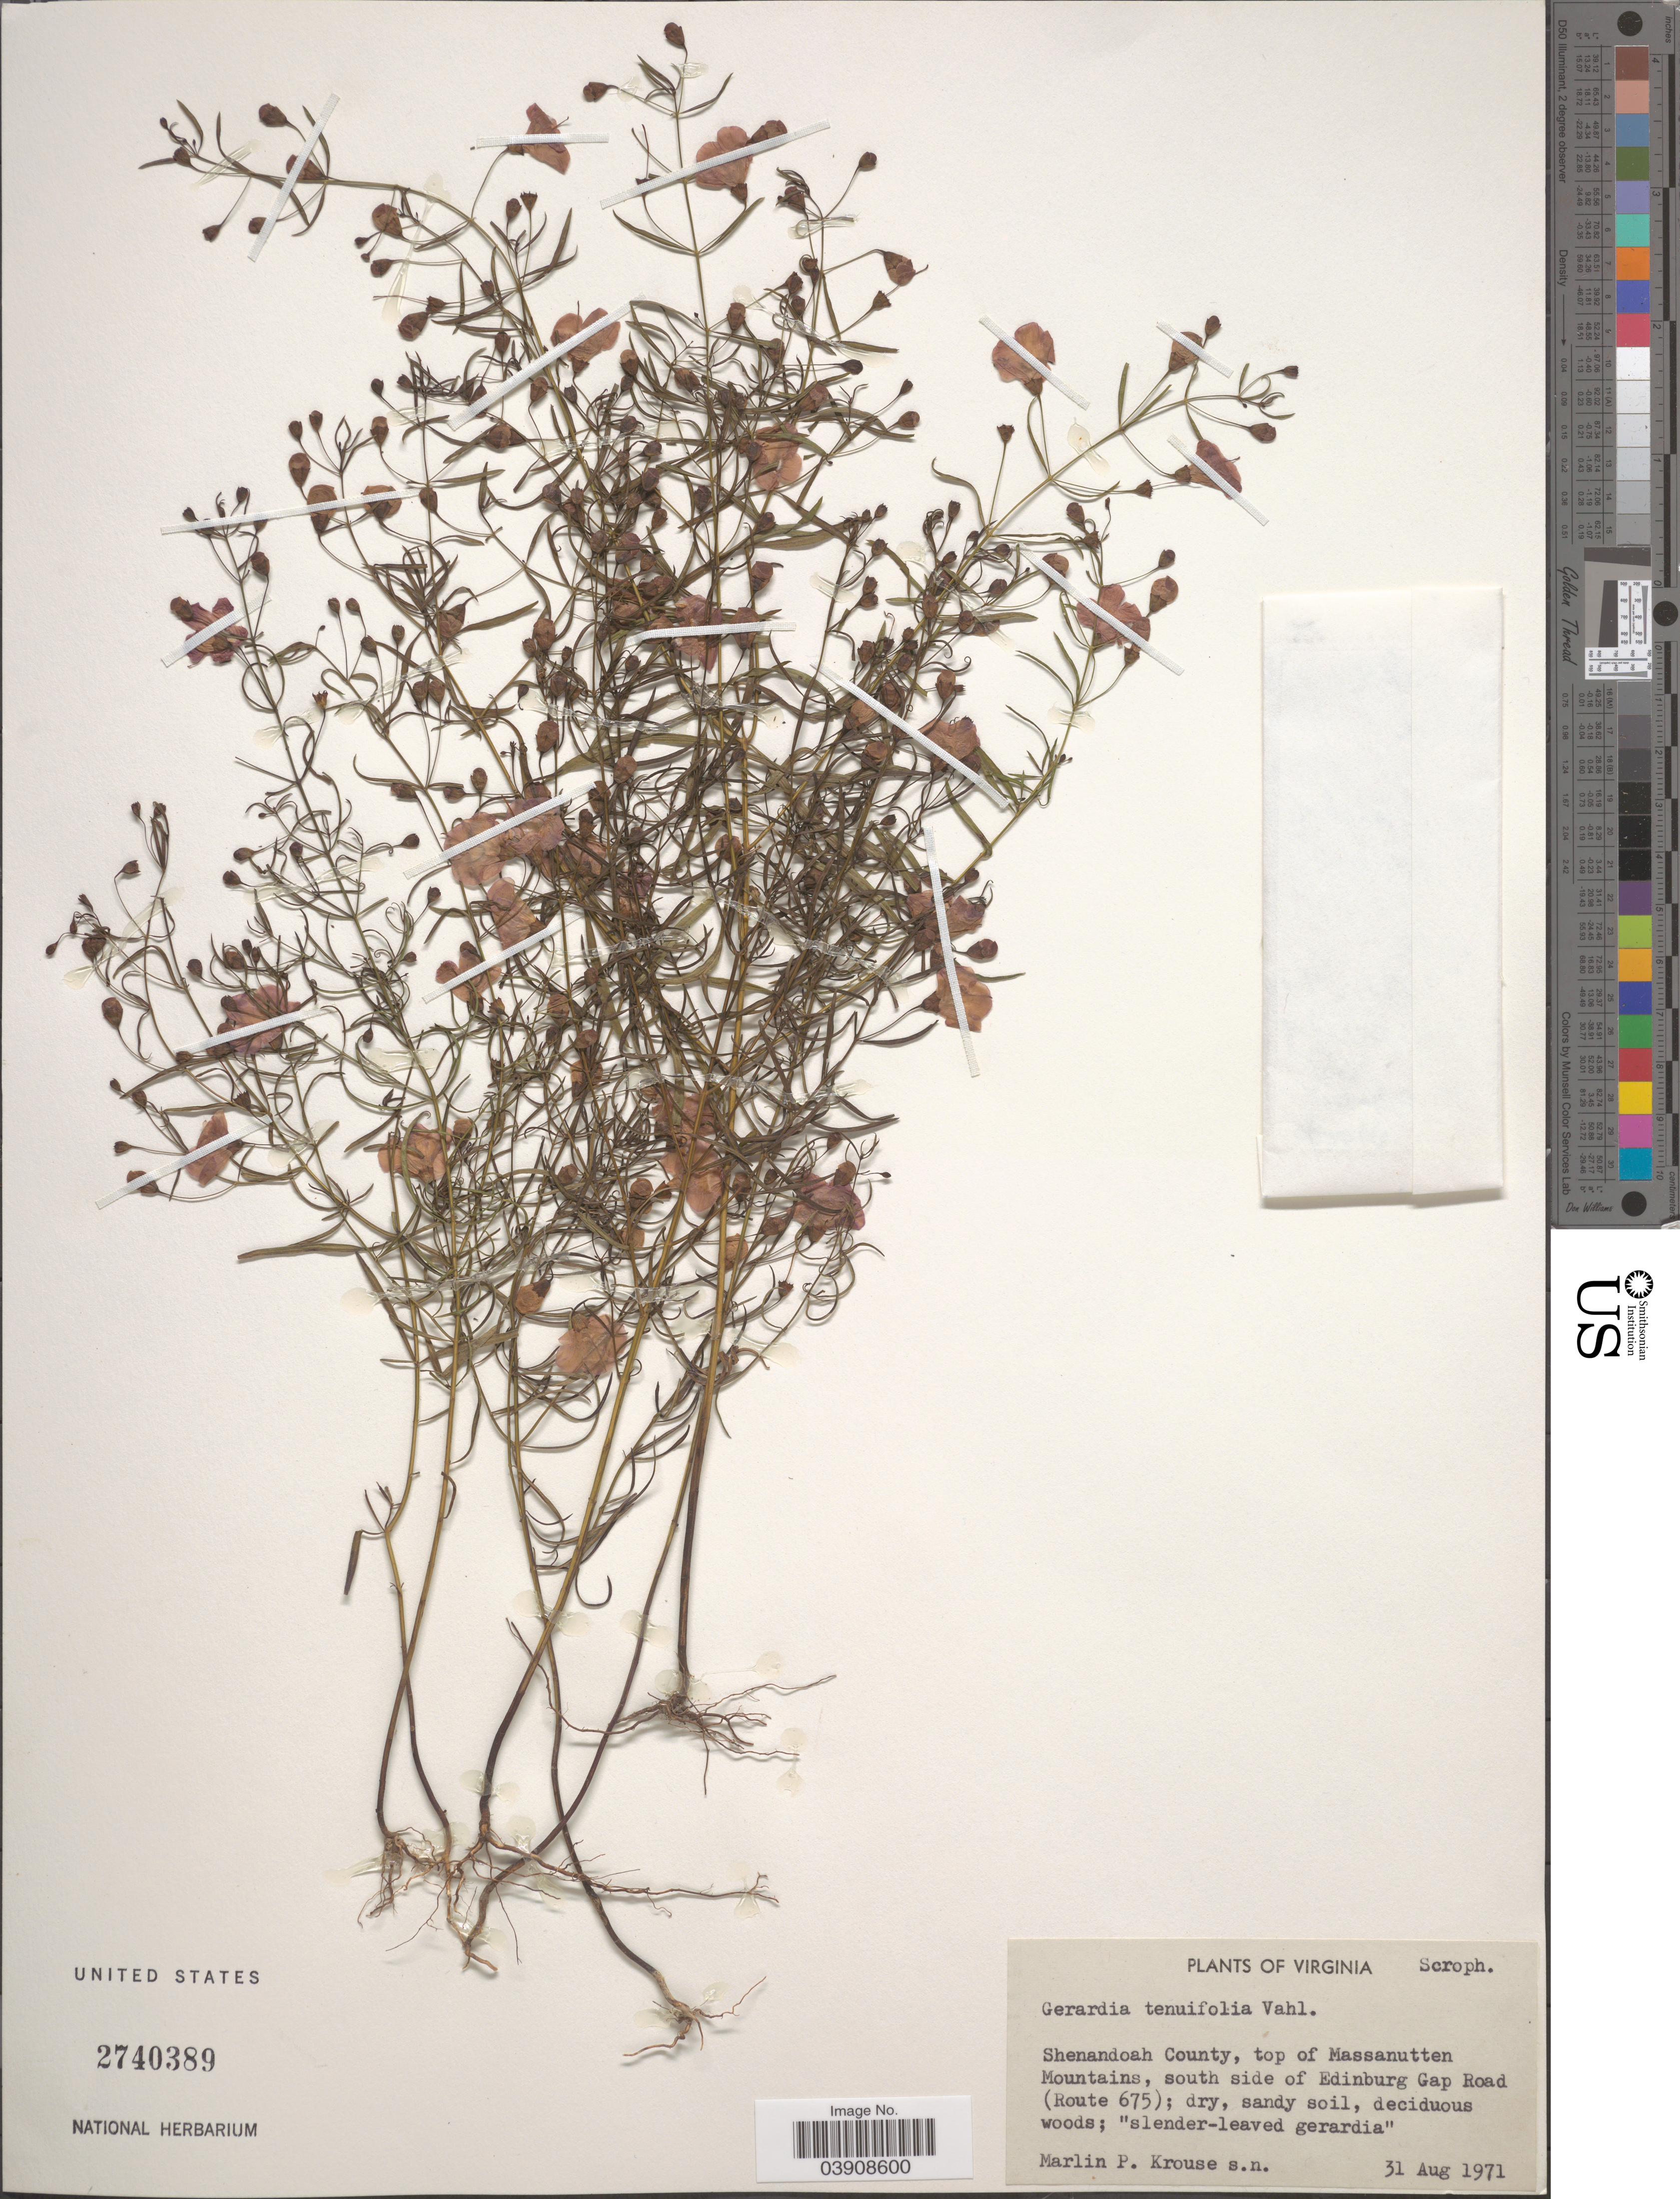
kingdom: Plantae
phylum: Tracheophyta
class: Magnoliopsida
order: Lamiales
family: Orobanchaceae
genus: Agalinis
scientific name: Agalinis tenuifolia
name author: (Vahl) Raf.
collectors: M. Krouse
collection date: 1971-08-31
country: United States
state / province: Virginia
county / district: Shenandoah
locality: Shenandoah County, top of Massanutten Mountains, south side of Edinburg Gap Road (Route 675).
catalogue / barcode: US 2740389